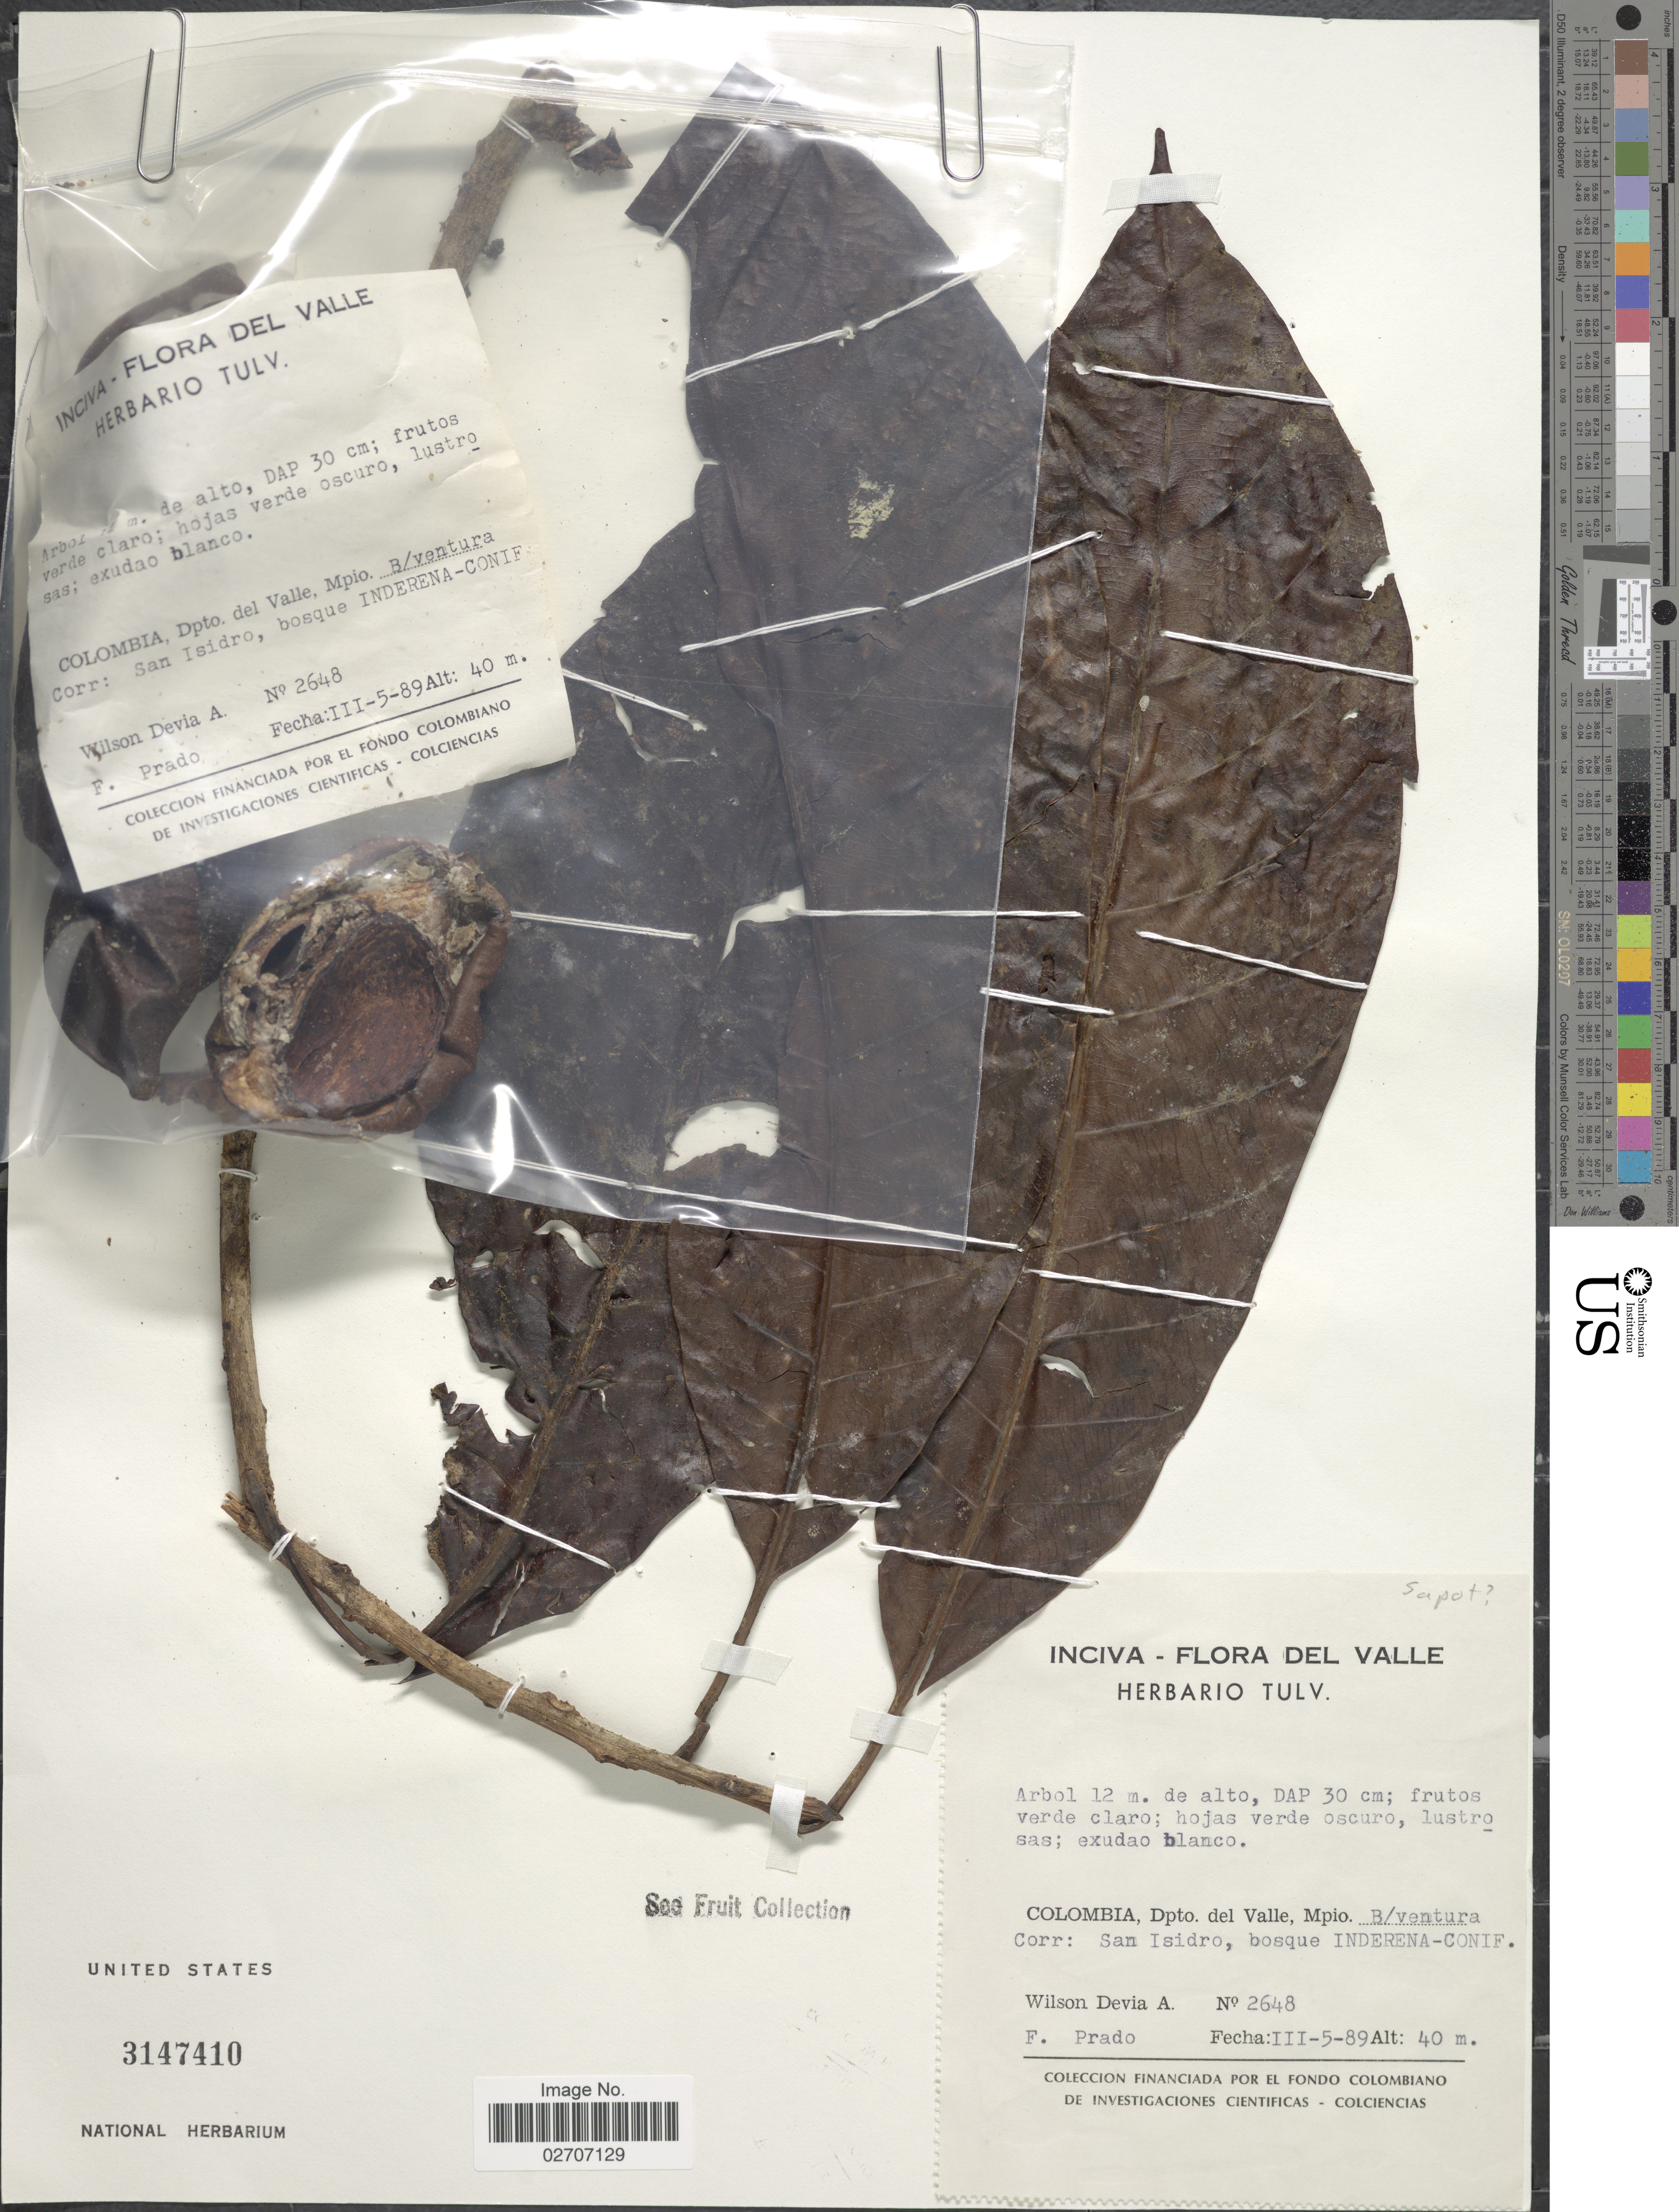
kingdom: Plantae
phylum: Tracheophyta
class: Magnoliopsida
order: Ericales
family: Sapotaceae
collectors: W. Devia A. & F. Prado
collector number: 2648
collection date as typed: Transcribed d/m/y: 5/3/89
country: Colombia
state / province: Valle del Cauca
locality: Dpto. del Valle, Mpio B/ventura. Corr: San Isidro, bosque INDERENA-CONIF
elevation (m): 40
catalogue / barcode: US 3147410